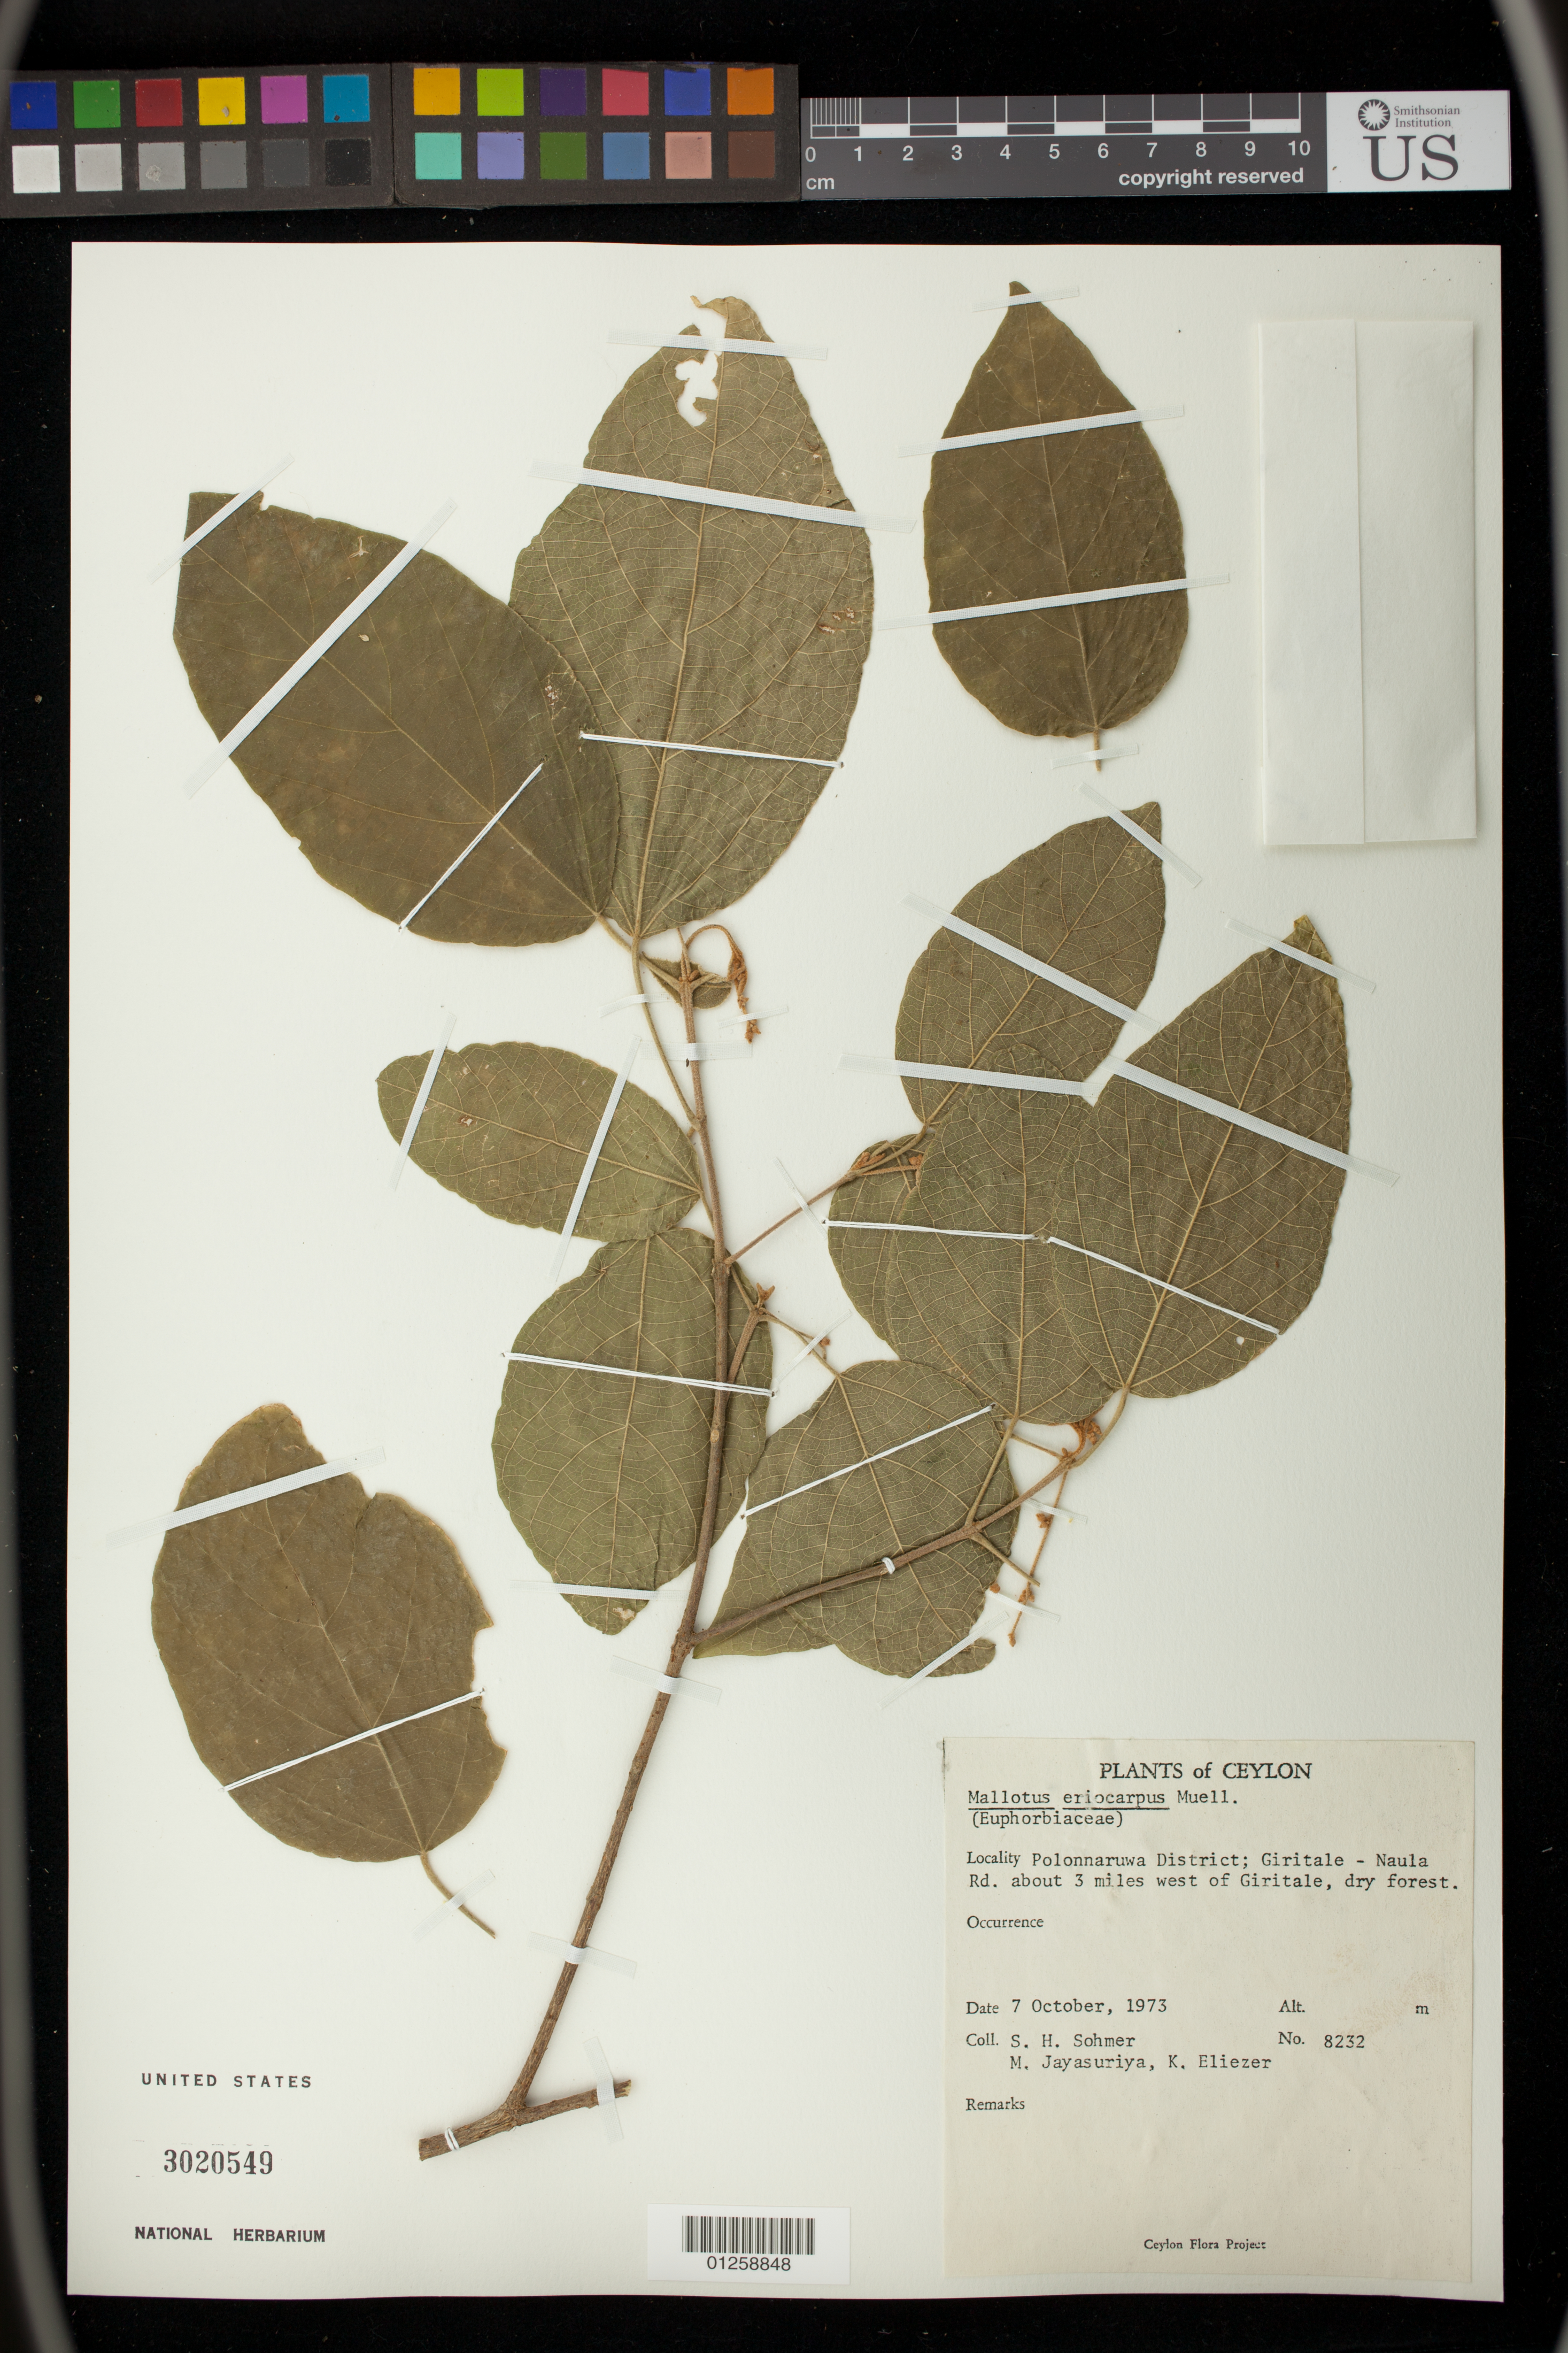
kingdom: Plantae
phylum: Tracheophyta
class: Magnoliopsida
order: Malpighiales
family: Euphorbiaceae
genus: Mallotus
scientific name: Mallotus eriocarpus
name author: (Thwaites) Müll. Arg.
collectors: S. H. Sohmer, M. Jayasuriya & K. Eliezer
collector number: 8232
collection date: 1973-10-07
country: Sri Lanka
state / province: North Central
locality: Polonnaruwa District, Giritale - Naula Rd. about 3 miles west of Giritale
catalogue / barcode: US 3020549